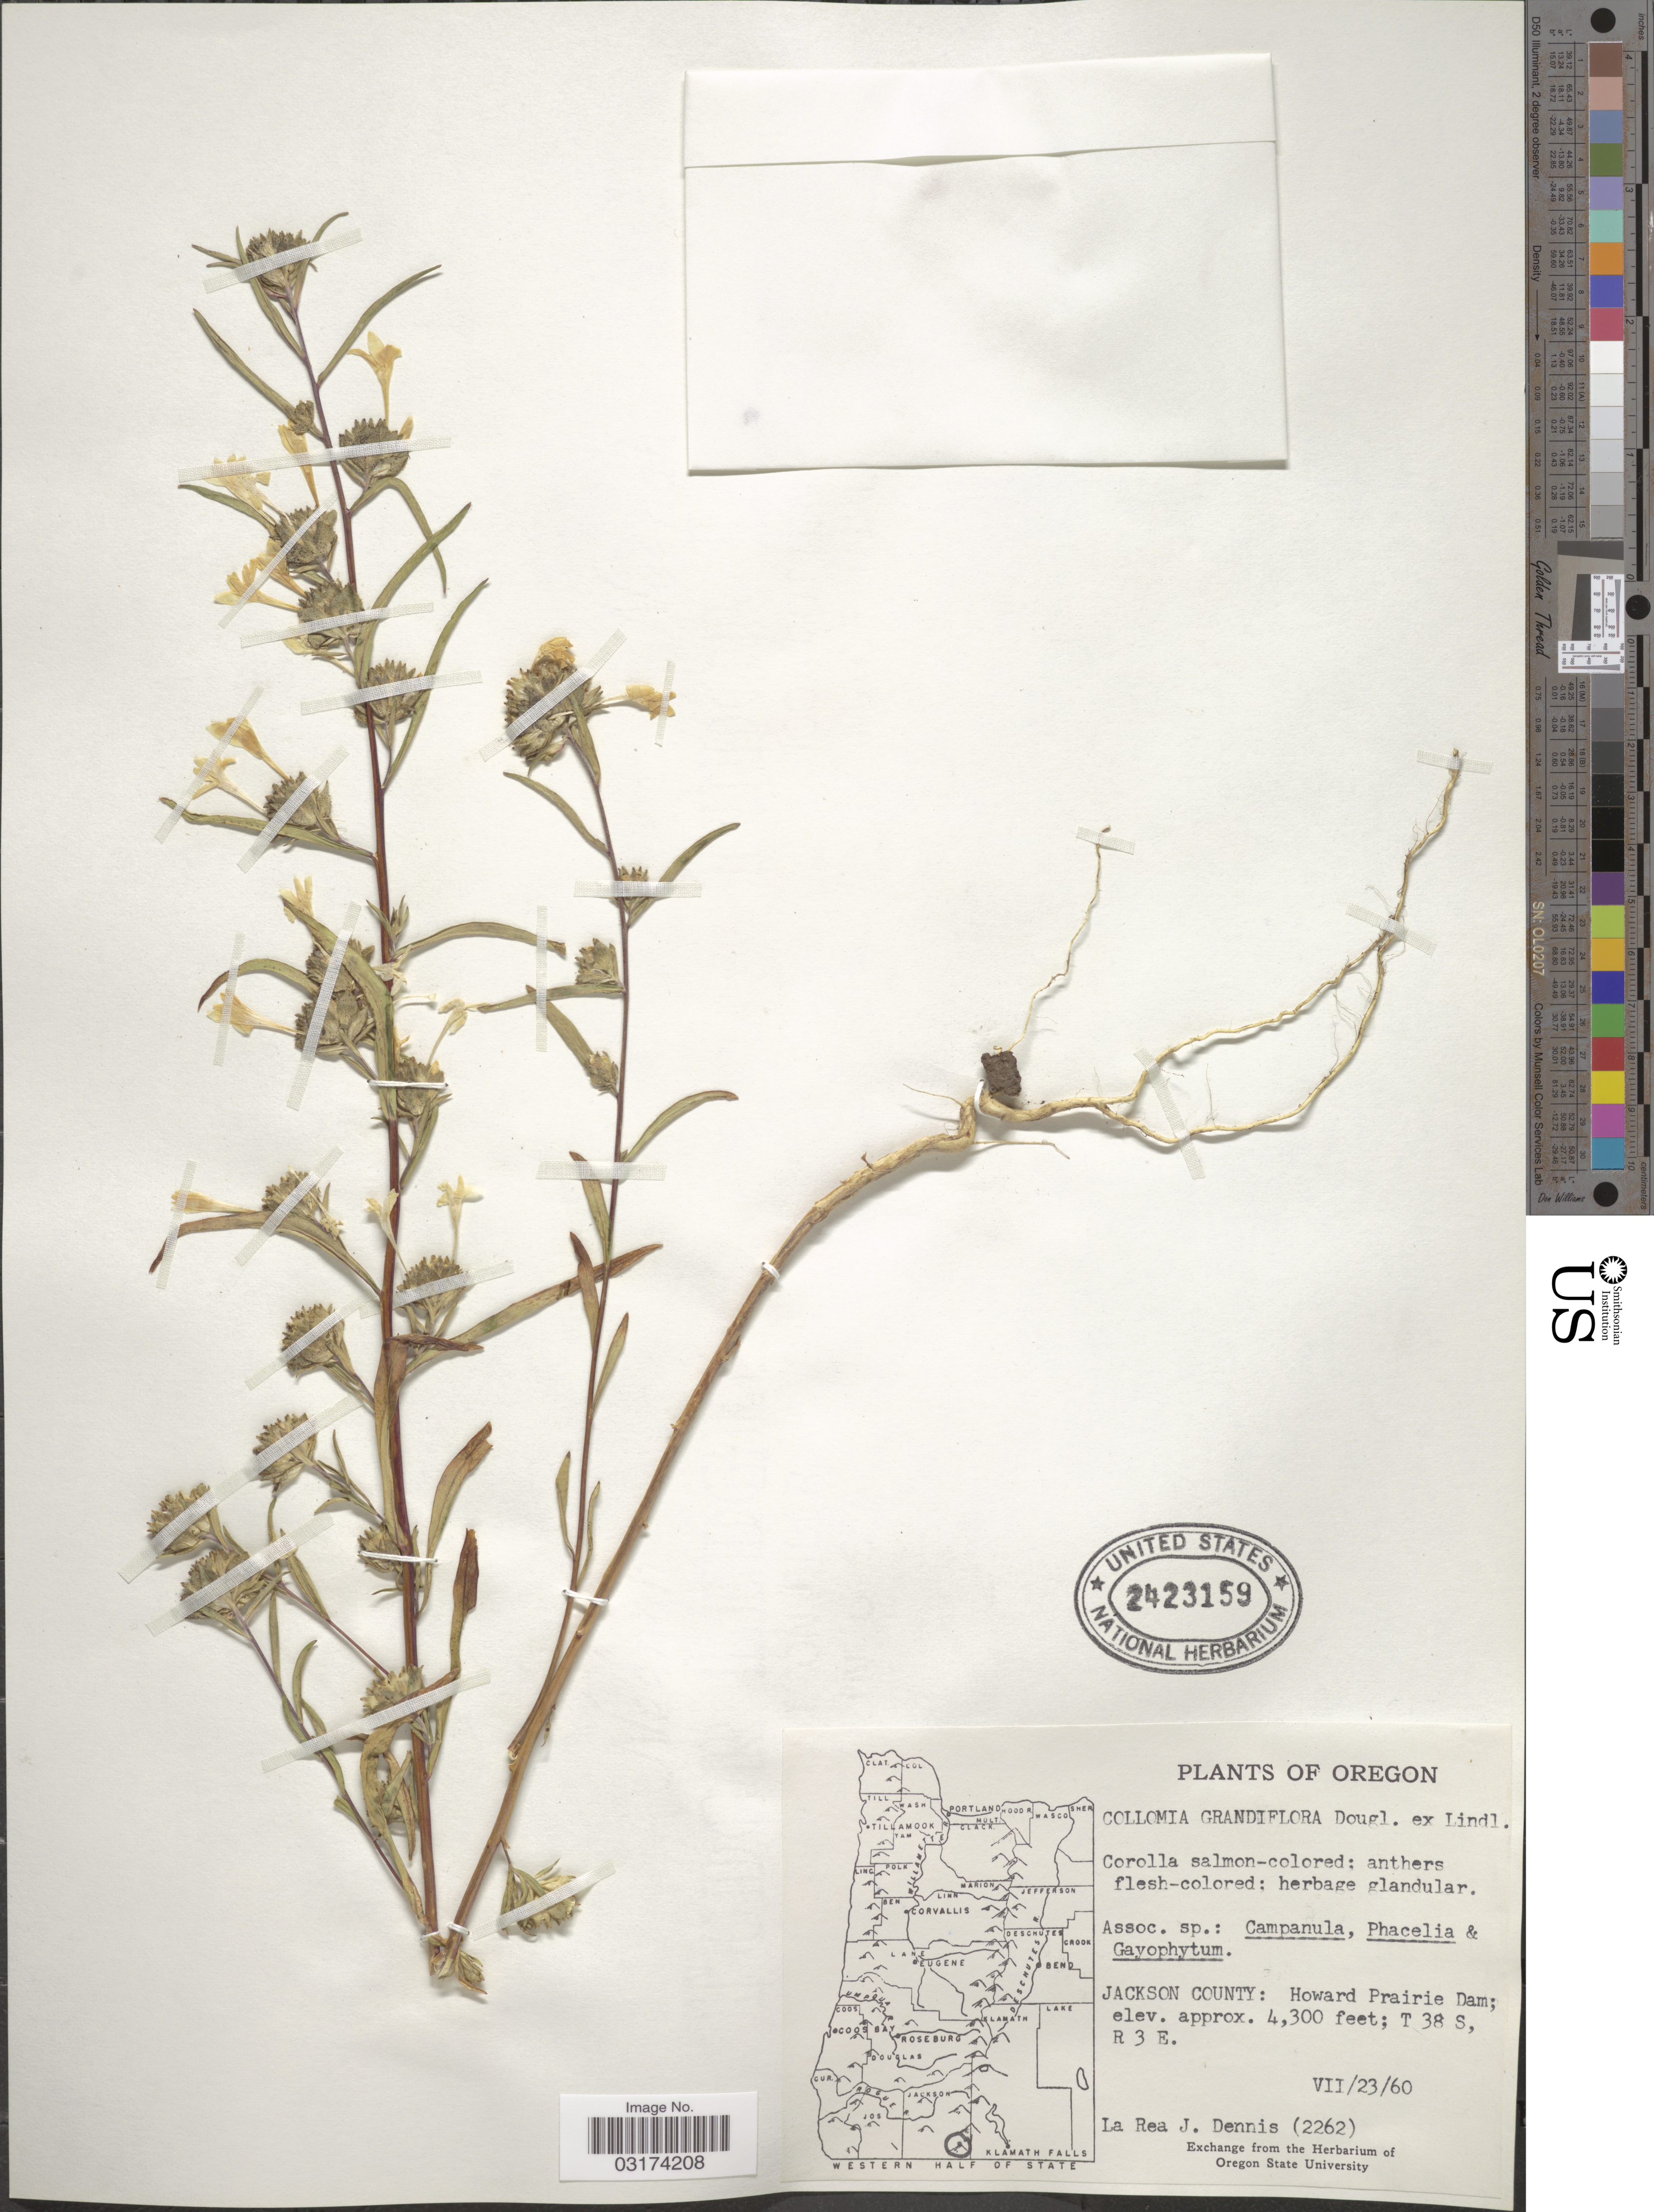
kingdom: Plantae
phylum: Tracheophyta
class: Magnoliopsida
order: Ericales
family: Polemoniaceae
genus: Collomia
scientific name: Collomia grandiflora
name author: Douglas ex Lindl.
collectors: L. Dennis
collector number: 2262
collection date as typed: Transcribed d/m/y: 23/7/60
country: United States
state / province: Oregon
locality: Jackson County: Howard Prairie Dam; T 38 S, R 3 E.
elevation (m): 1311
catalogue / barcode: US 2423159